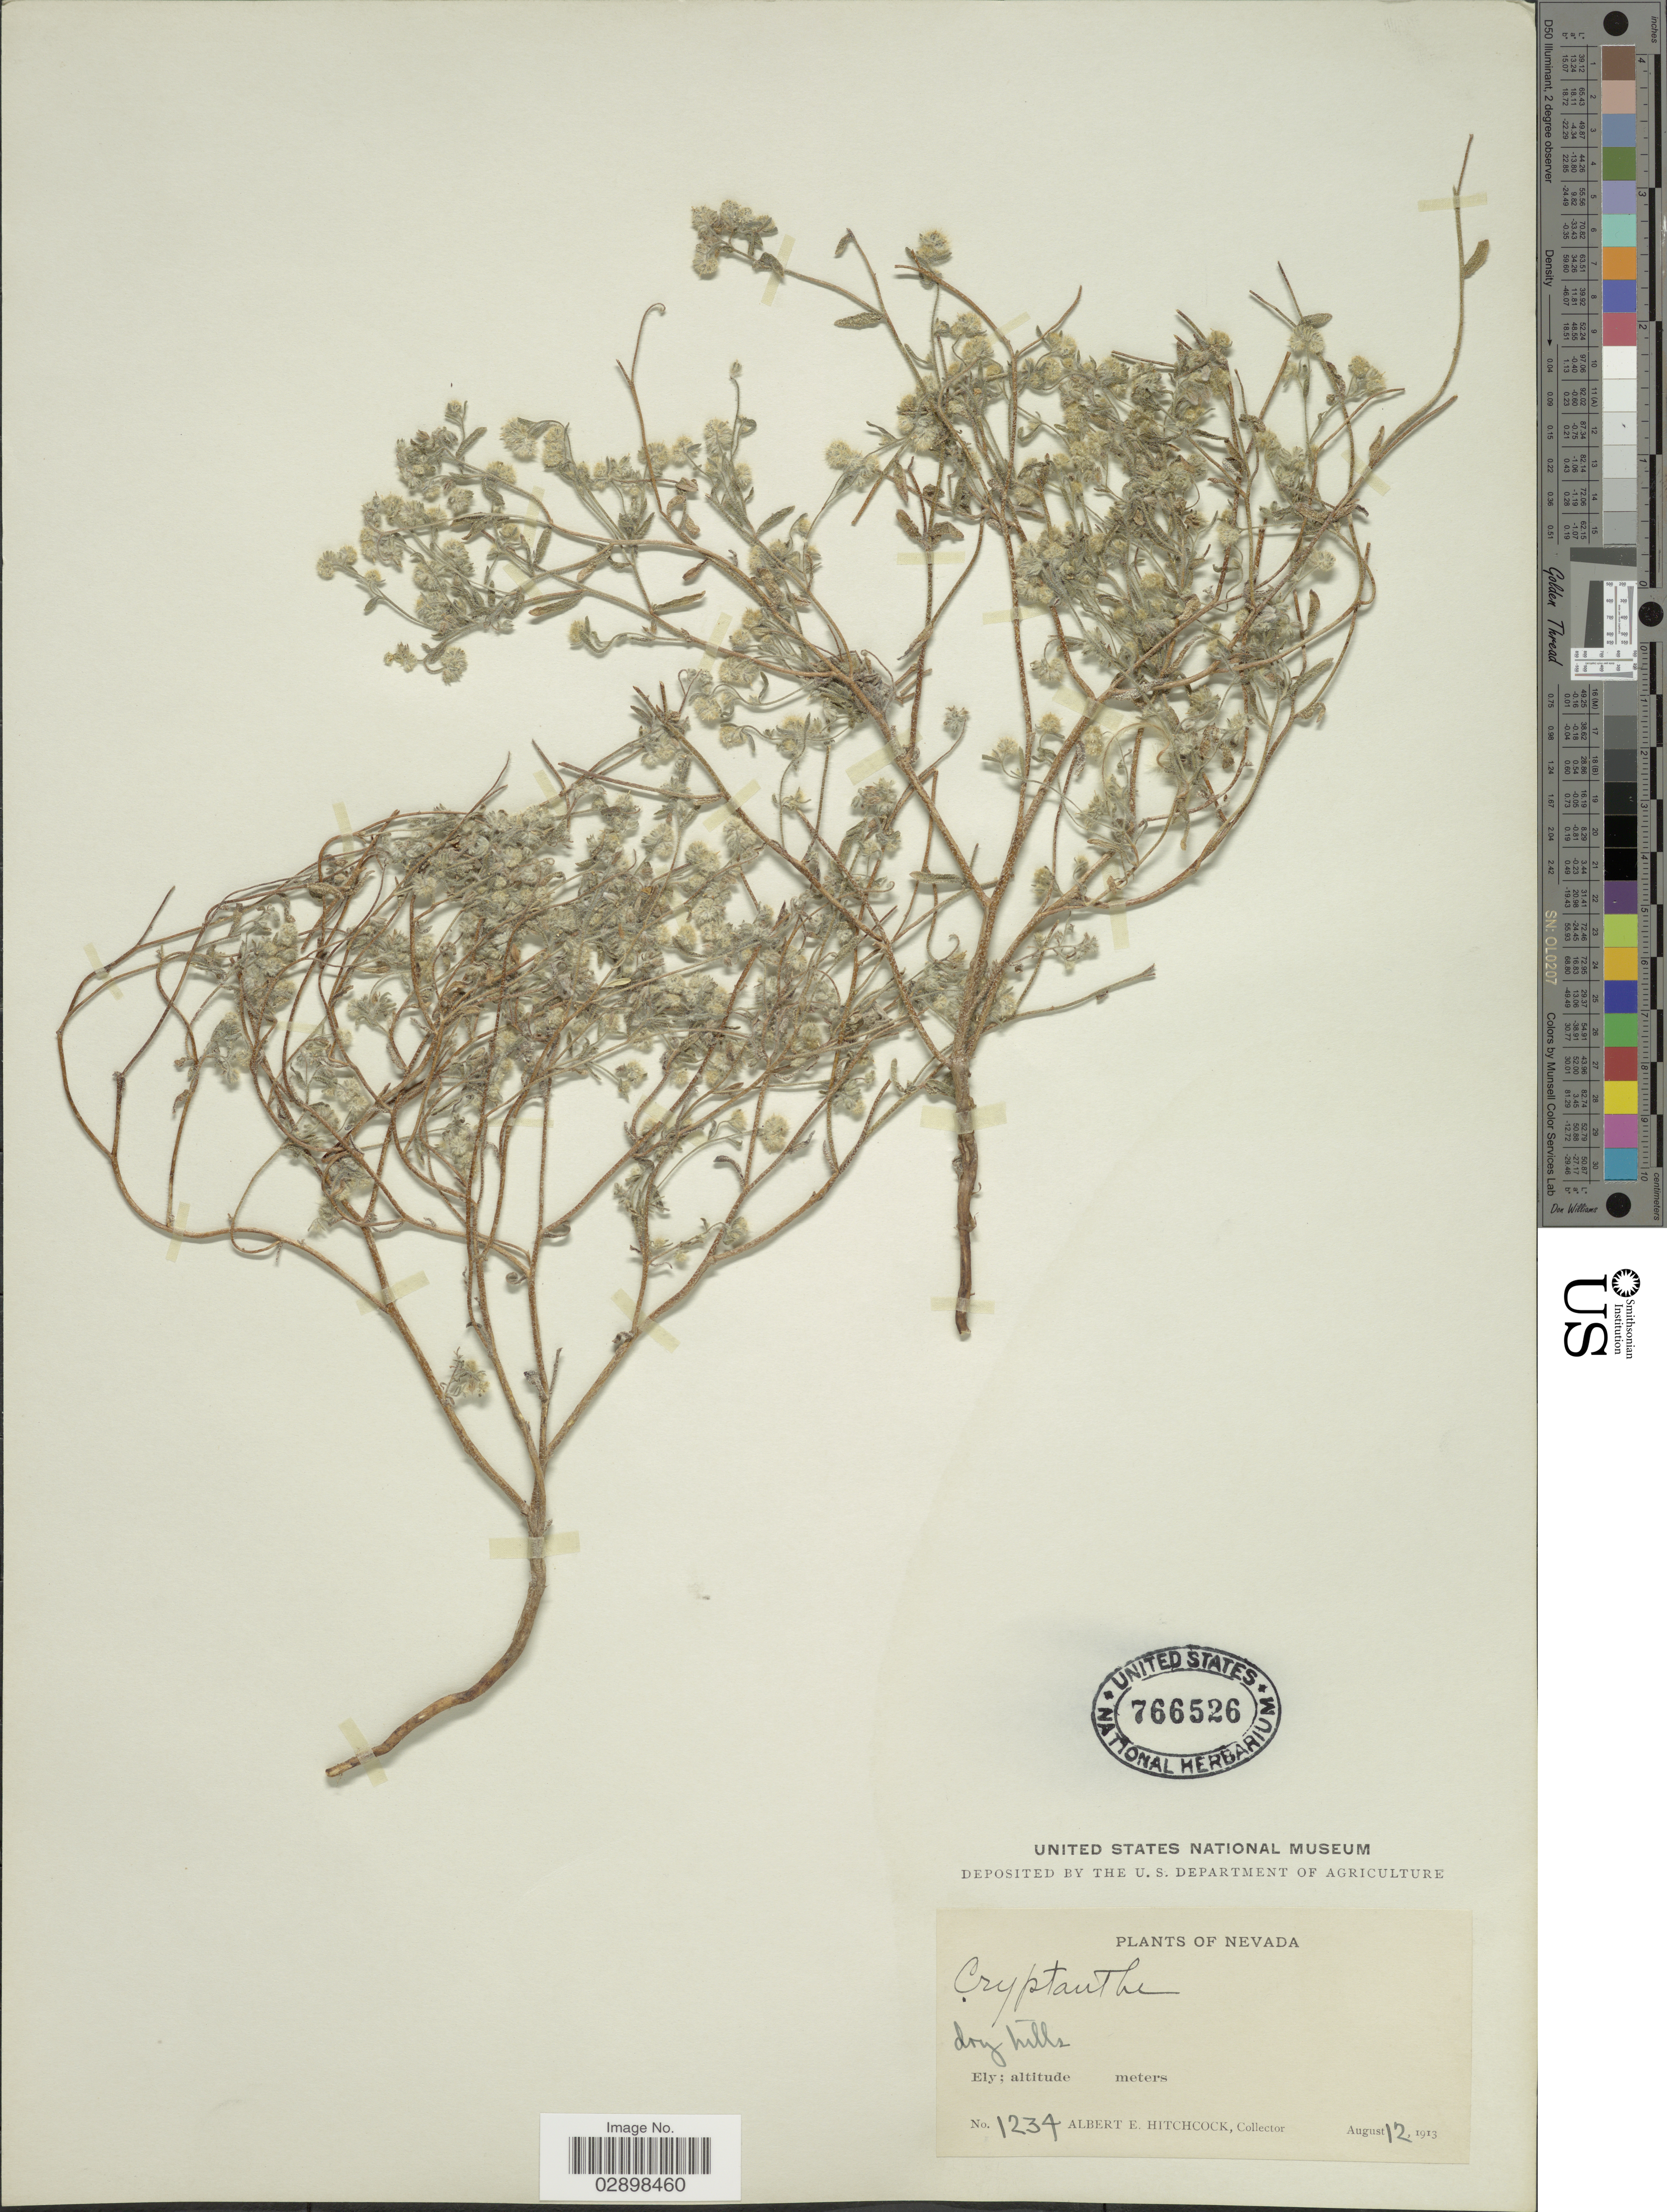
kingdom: Plantae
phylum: Tracheophyta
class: Magnoliopsida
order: Boraginales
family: Boraginaceae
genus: Cryptantha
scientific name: Cryptantha watsonii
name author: (A. Gray) Greene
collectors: A. Hitchcock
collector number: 1234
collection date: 1913-08-12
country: United States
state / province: Nevada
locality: Ely.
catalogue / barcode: US 766526